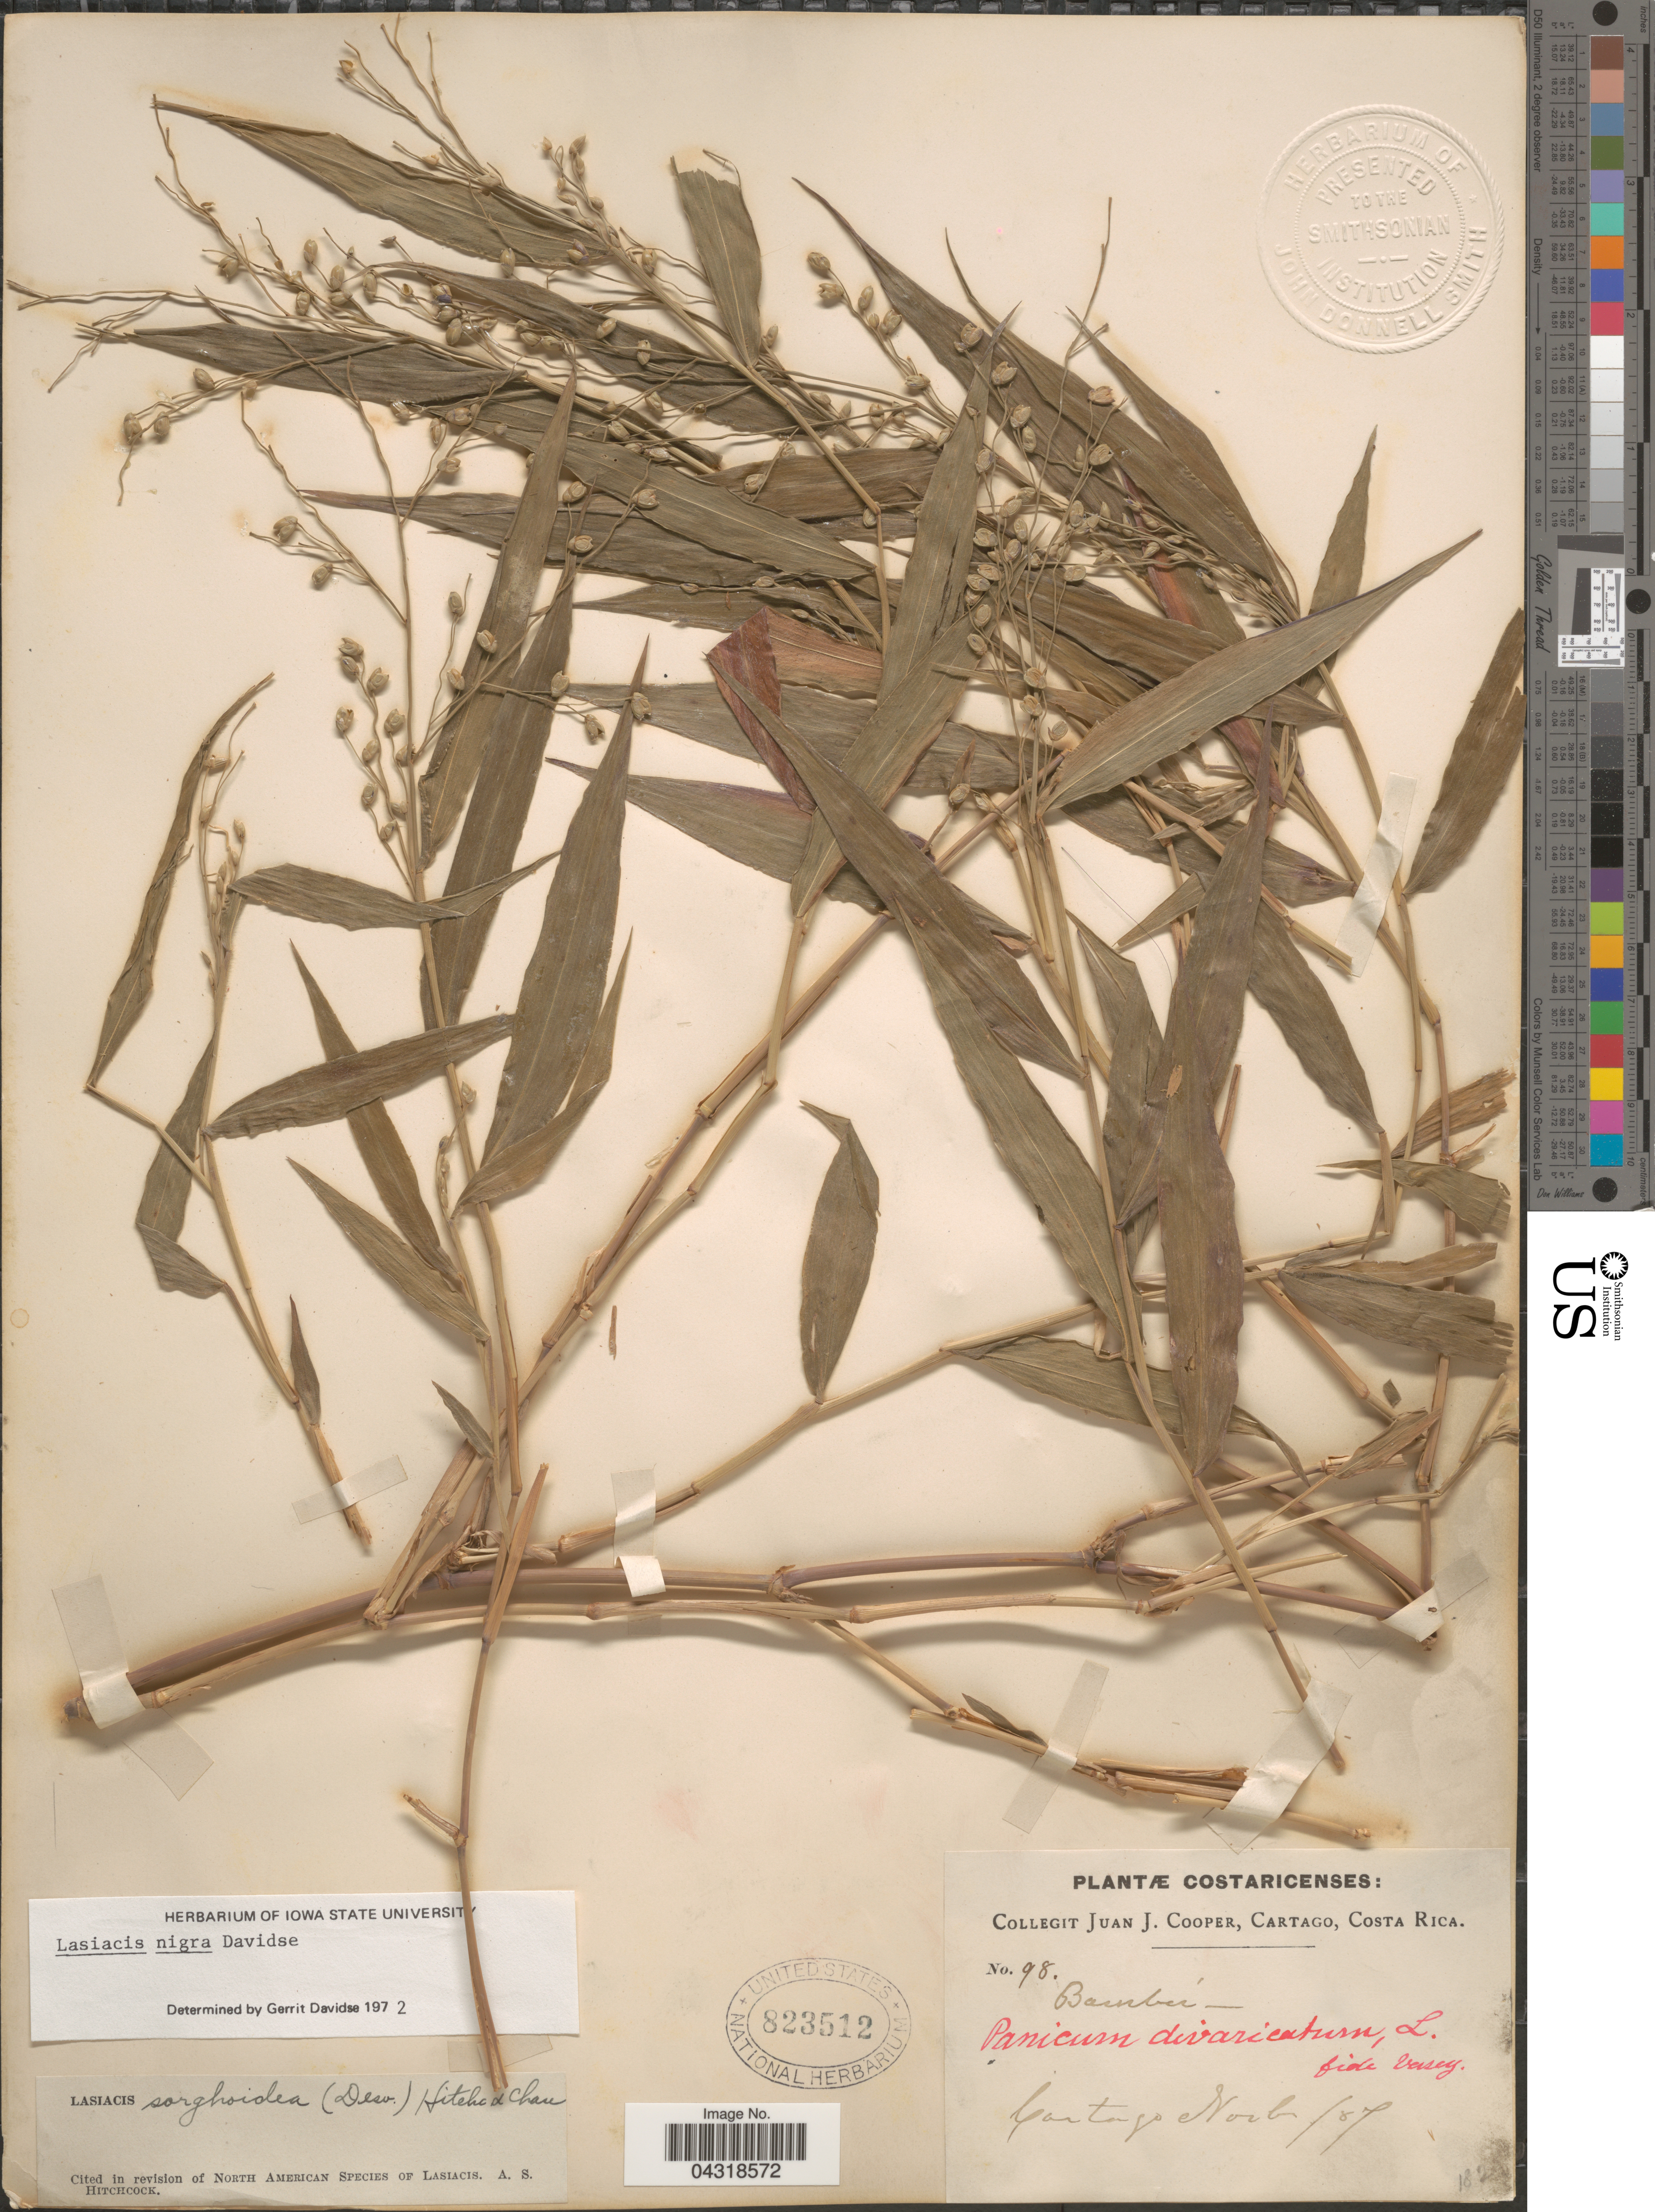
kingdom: Plantae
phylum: Tracheophyta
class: Liliopsida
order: Poales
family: Poaceae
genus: Lasiacis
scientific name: Lasiacis nigra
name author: Davidse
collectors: J. J. Cooper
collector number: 98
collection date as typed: Transcribed d/m/y: /11/87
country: Costa Rica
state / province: Cartago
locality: Costaricenses.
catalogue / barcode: US 823512